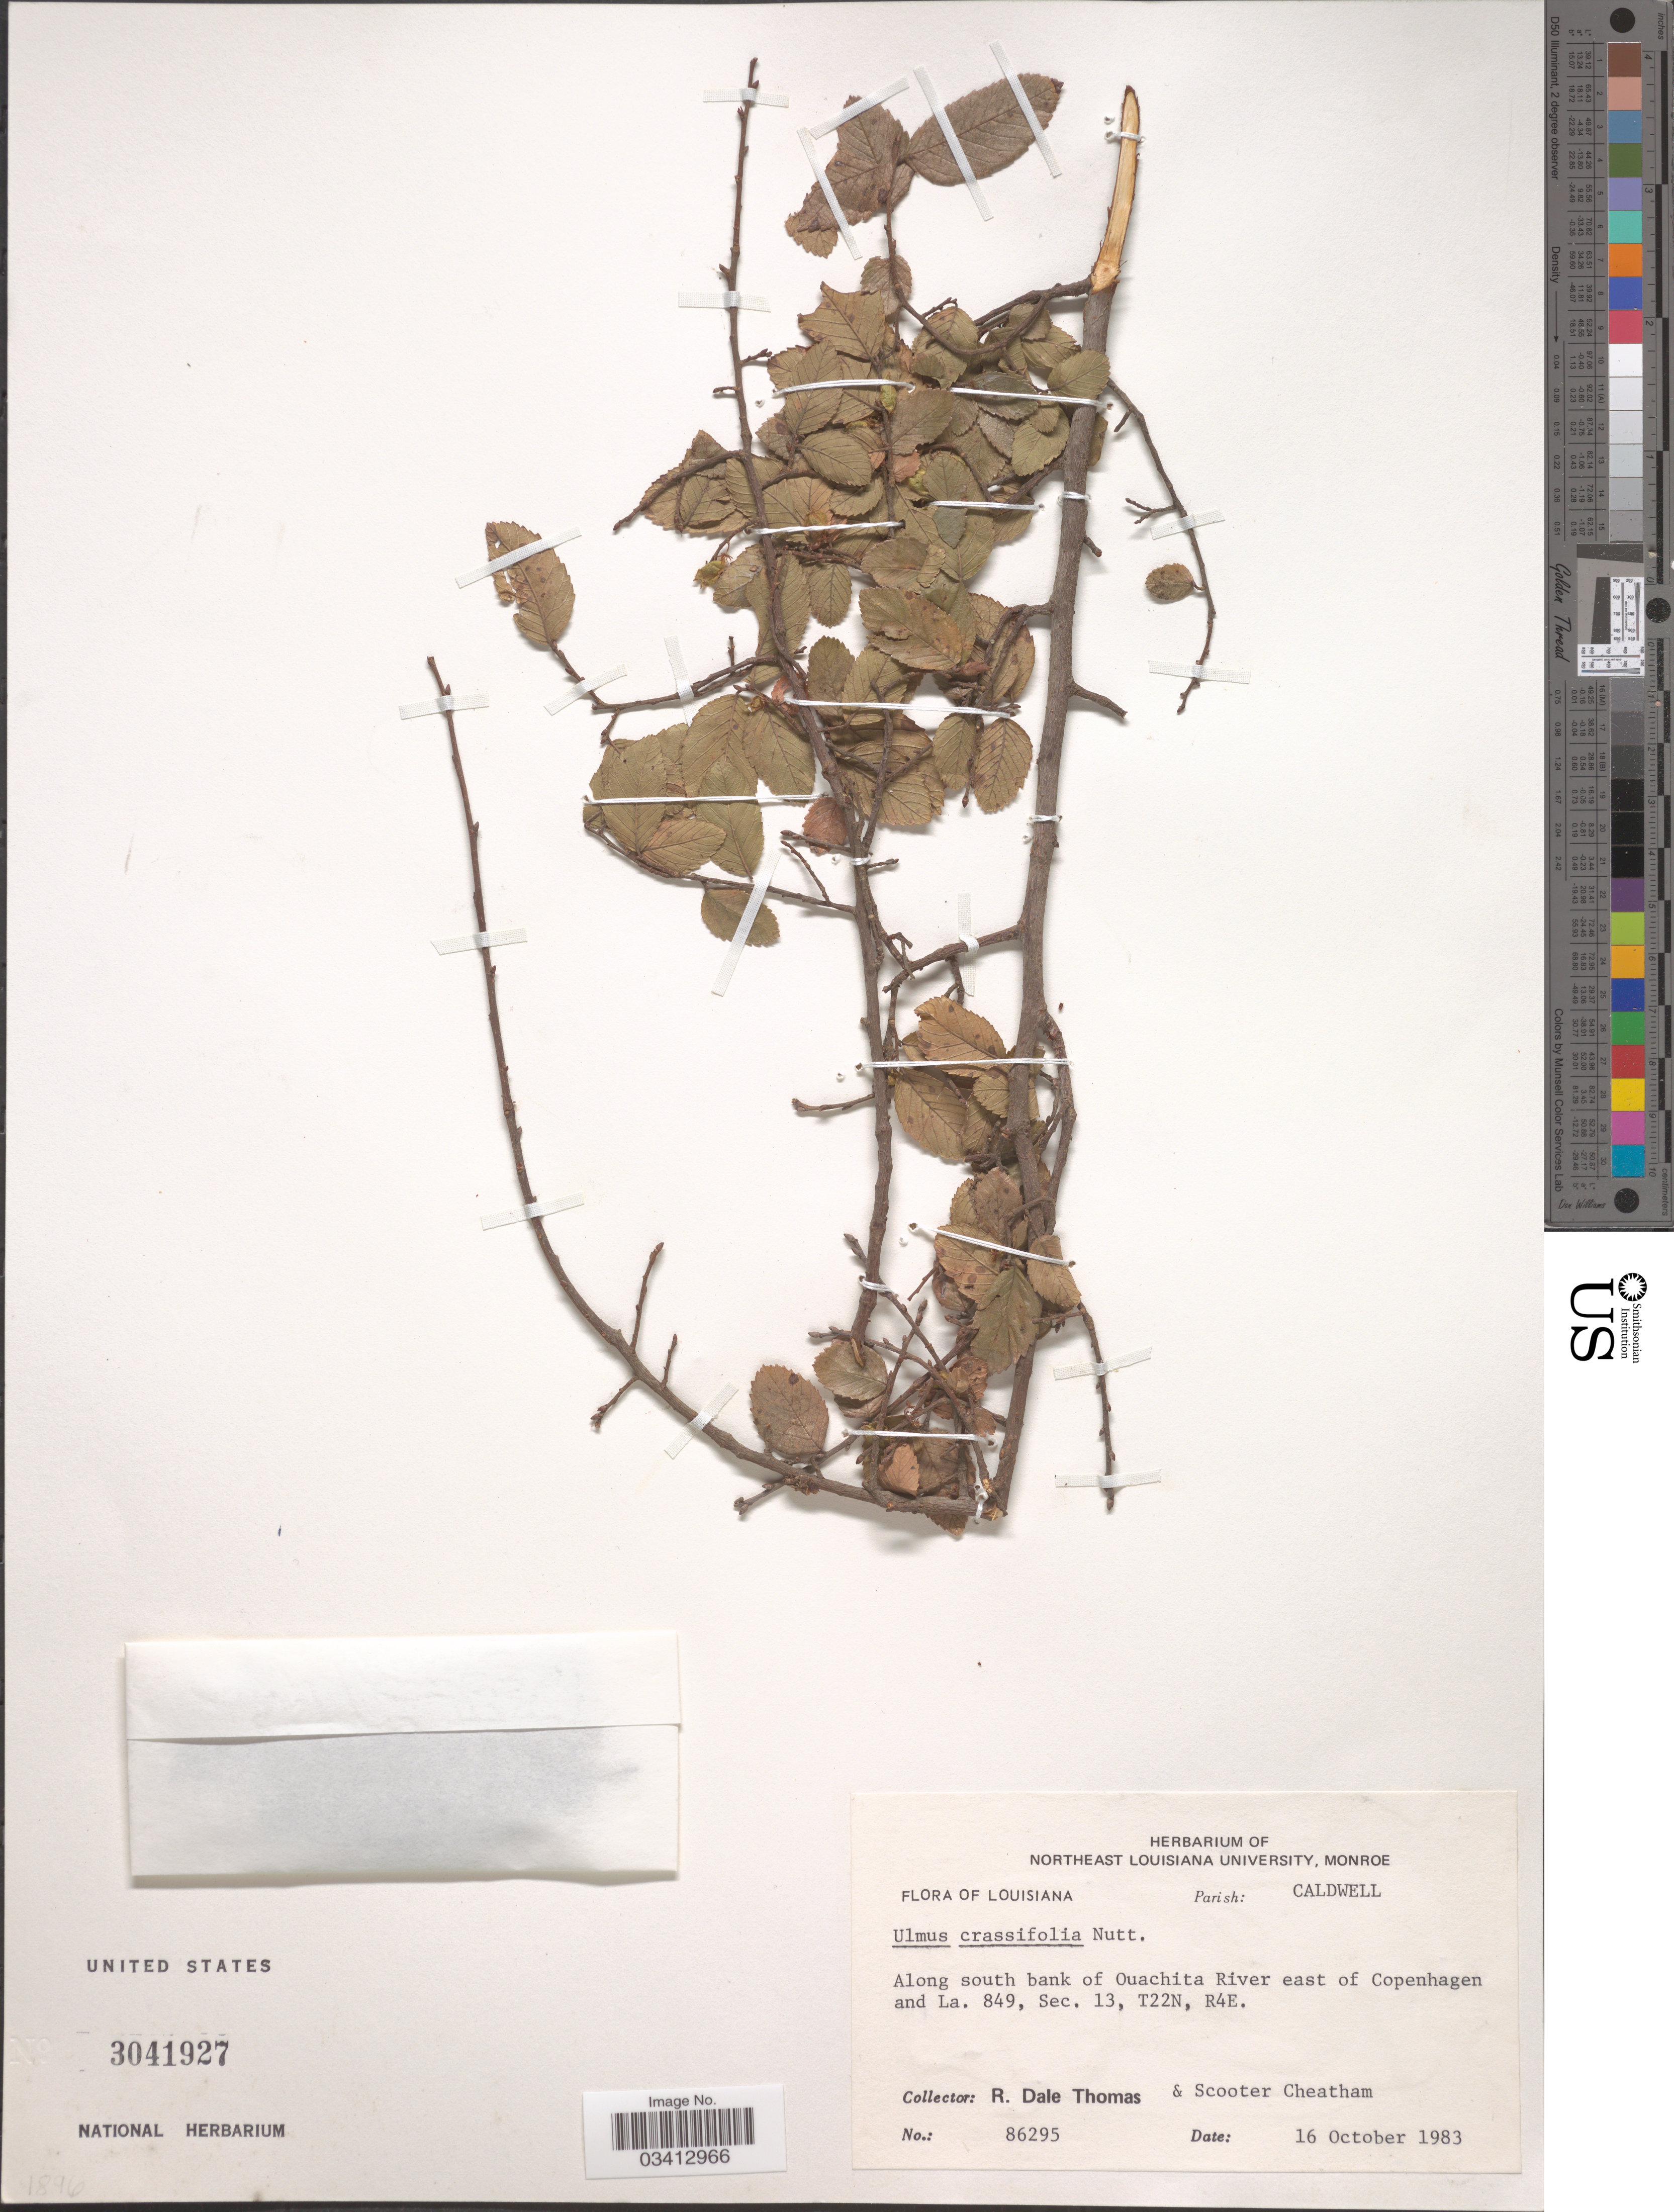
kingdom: Plantae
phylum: Tracheophyta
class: Magnoliopsida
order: Rosales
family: Ulmaceae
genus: Ulmus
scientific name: Ulmus crassifolia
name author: Nutt.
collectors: R. Thomas & S. Cheatham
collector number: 86295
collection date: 1983-10-16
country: United States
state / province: Louisiana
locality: Parish: Caldwell. Along south bank of Ouachita River east of Copenhagen and La. 849, Sec. 13, T22N, R4E.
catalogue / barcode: US 3041927